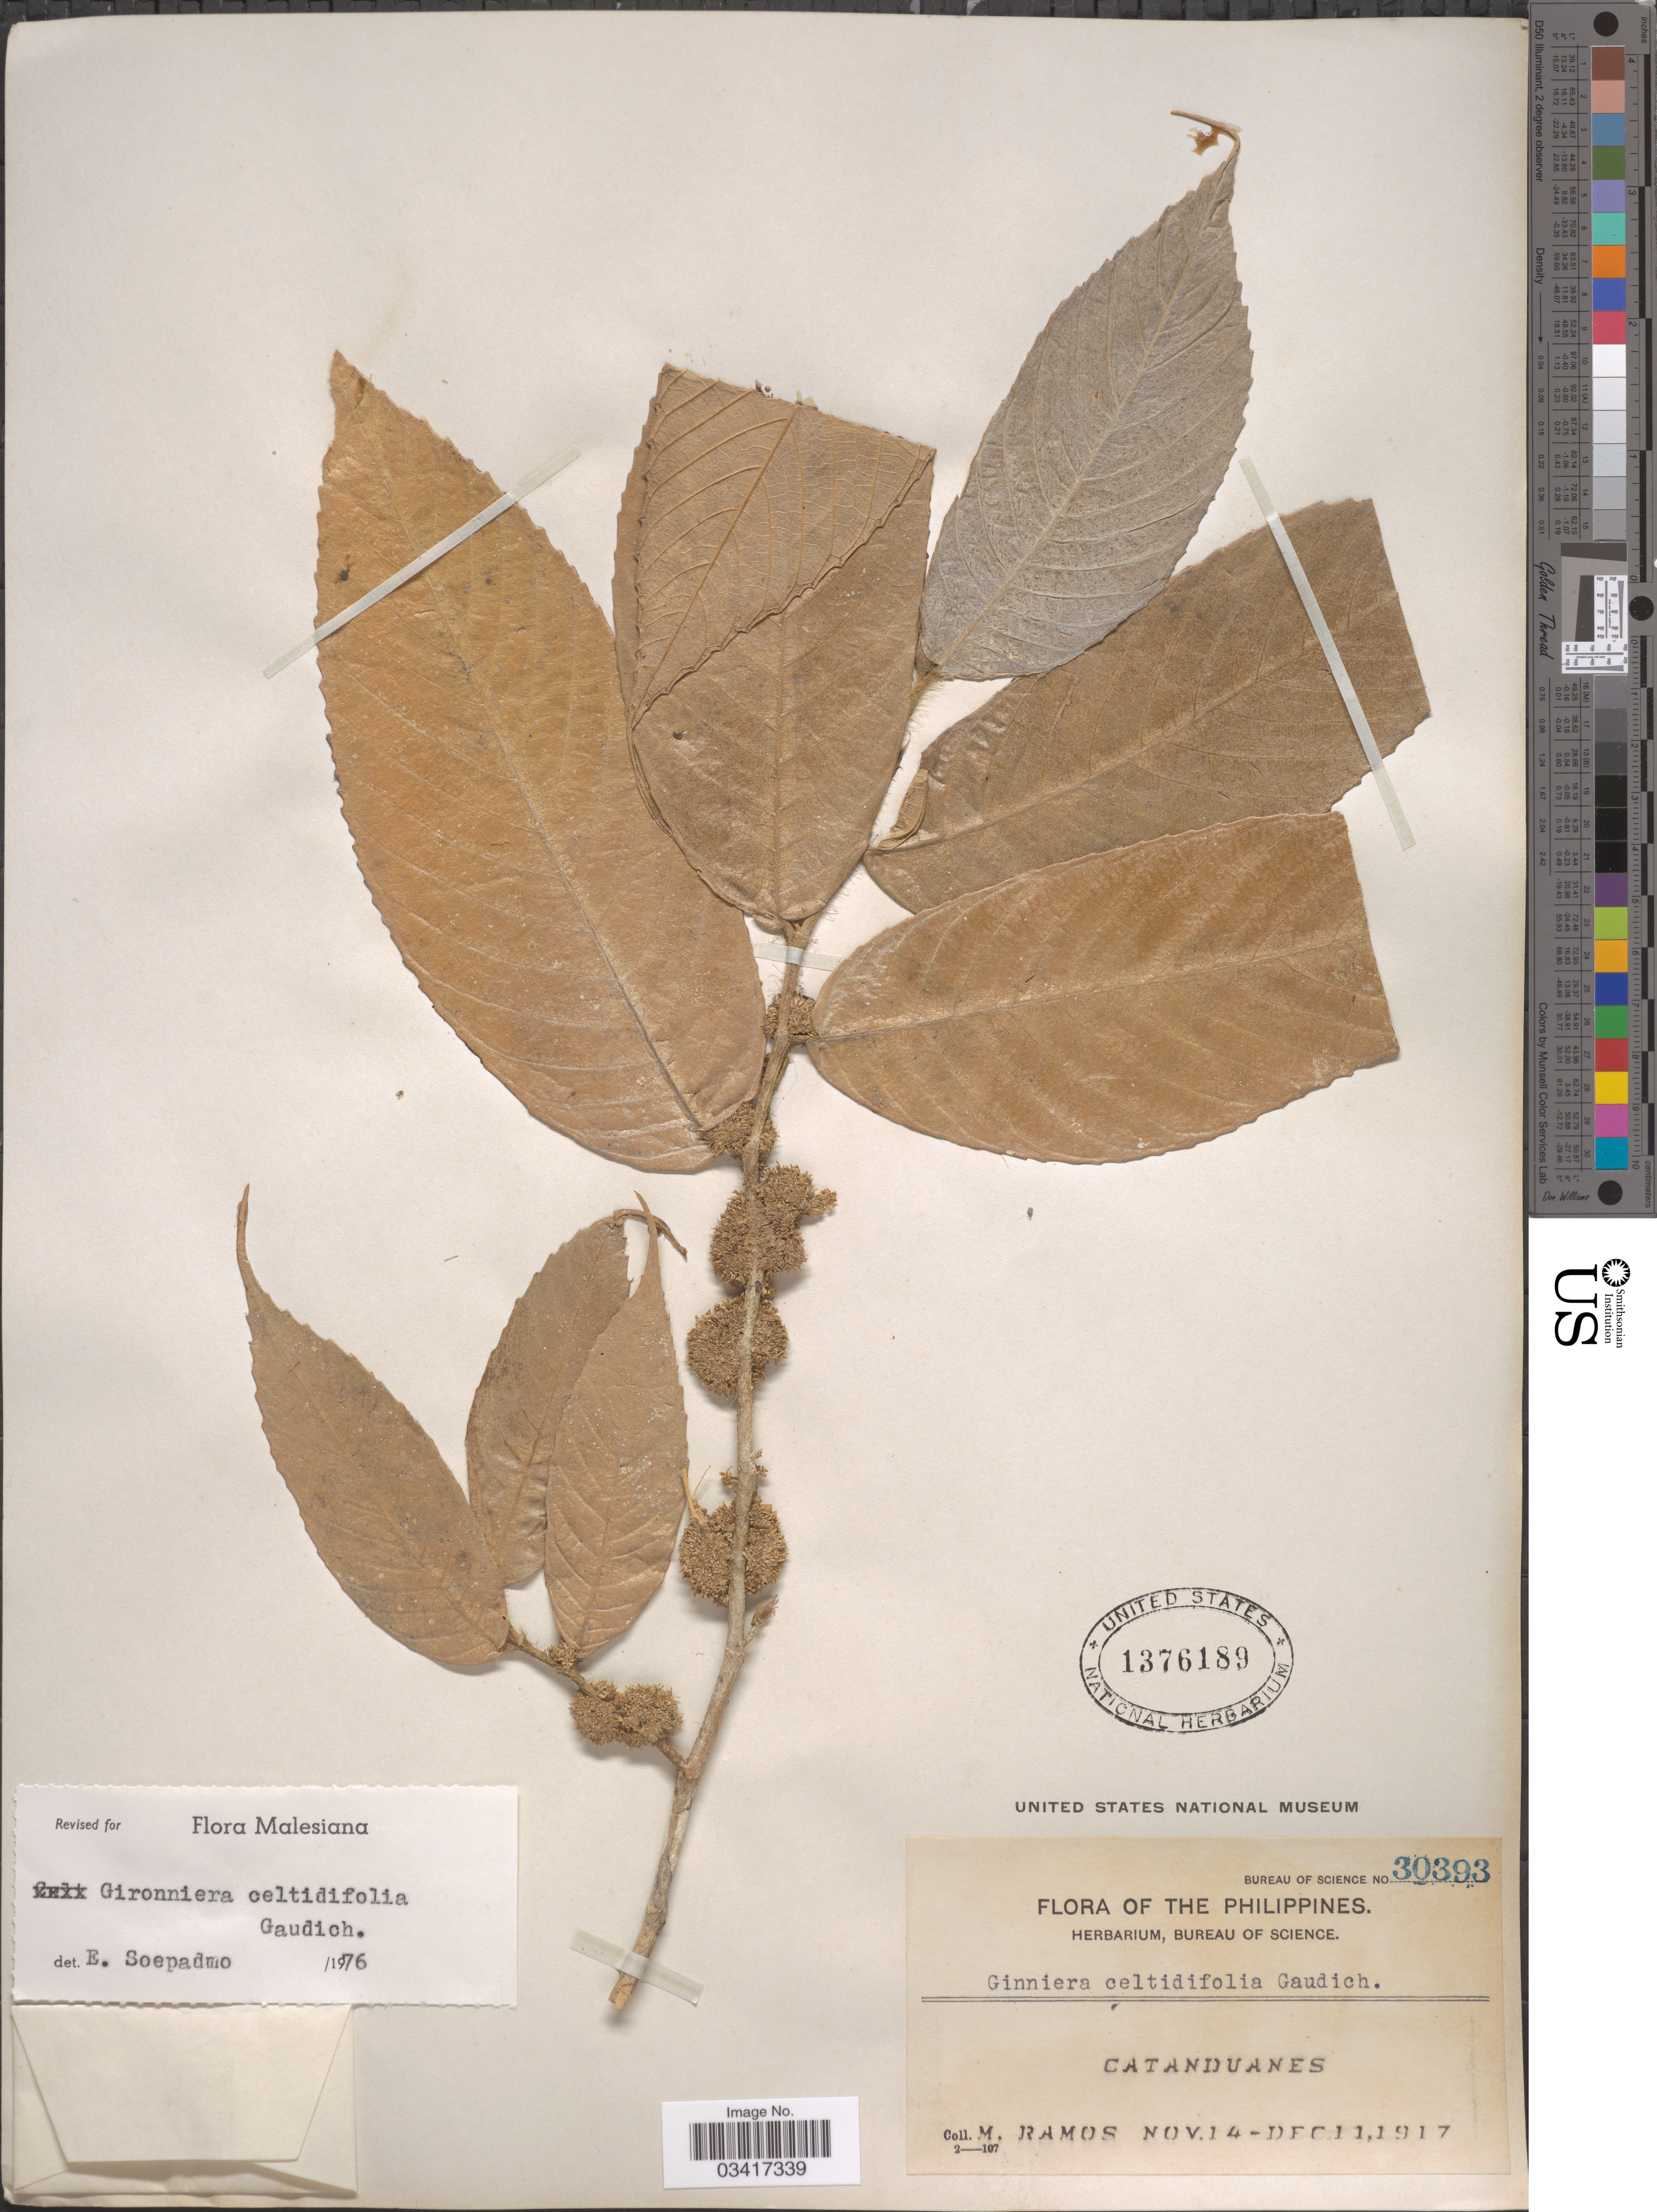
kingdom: Plantae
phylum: Tracheophyta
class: Magnoliopsida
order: Rosales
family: Cannabaceae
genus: Gironniera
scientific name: Gironniera celtidifolia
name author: Gaudich.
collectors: M. Ramos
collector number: Bureau of Science 30393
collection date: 1917-11-14/1917-12-11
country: Philippines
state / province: Bicol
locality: Catanduanes.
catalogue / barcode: US 1376189